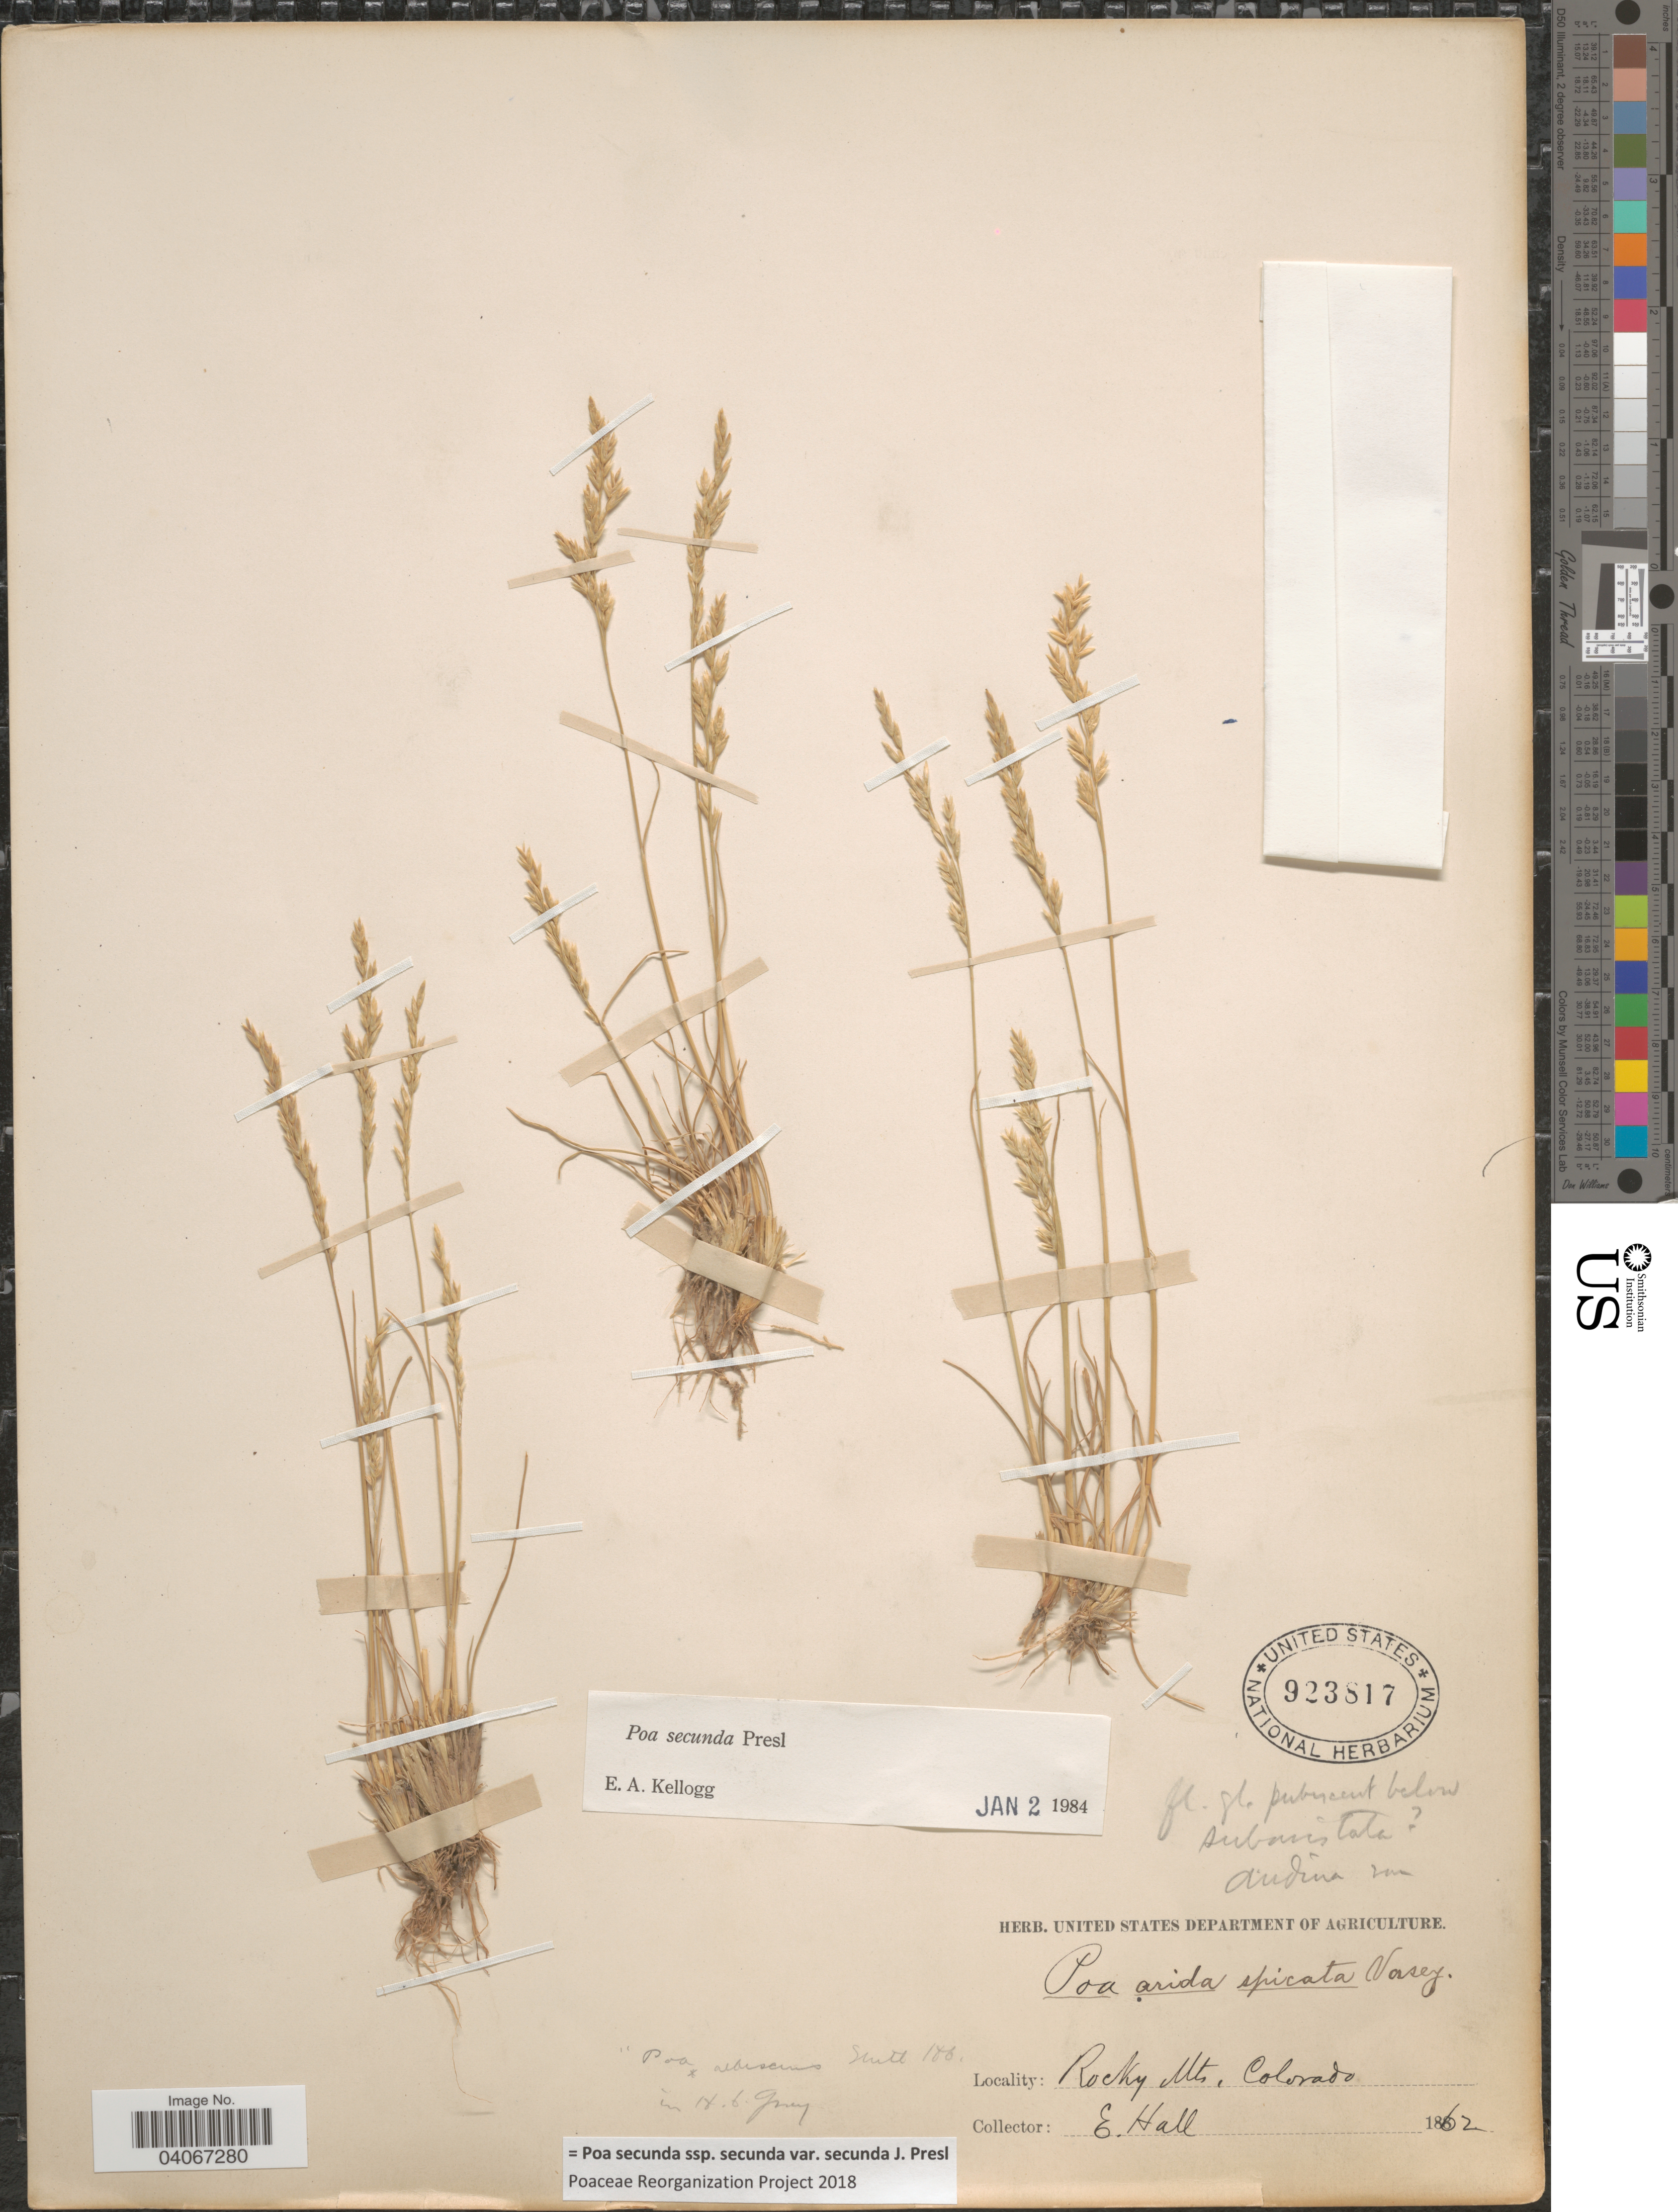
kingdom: Plantae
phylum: Tracheophyta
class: Liliopsida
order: Poales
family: Poaceae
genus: Poa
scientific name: Poa secunda subsp. secunda var. secunda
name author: J. Presl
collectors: E. Hall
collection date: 1862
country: United States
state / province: Colorado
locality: Rocky Mts.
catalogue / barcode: US 923817